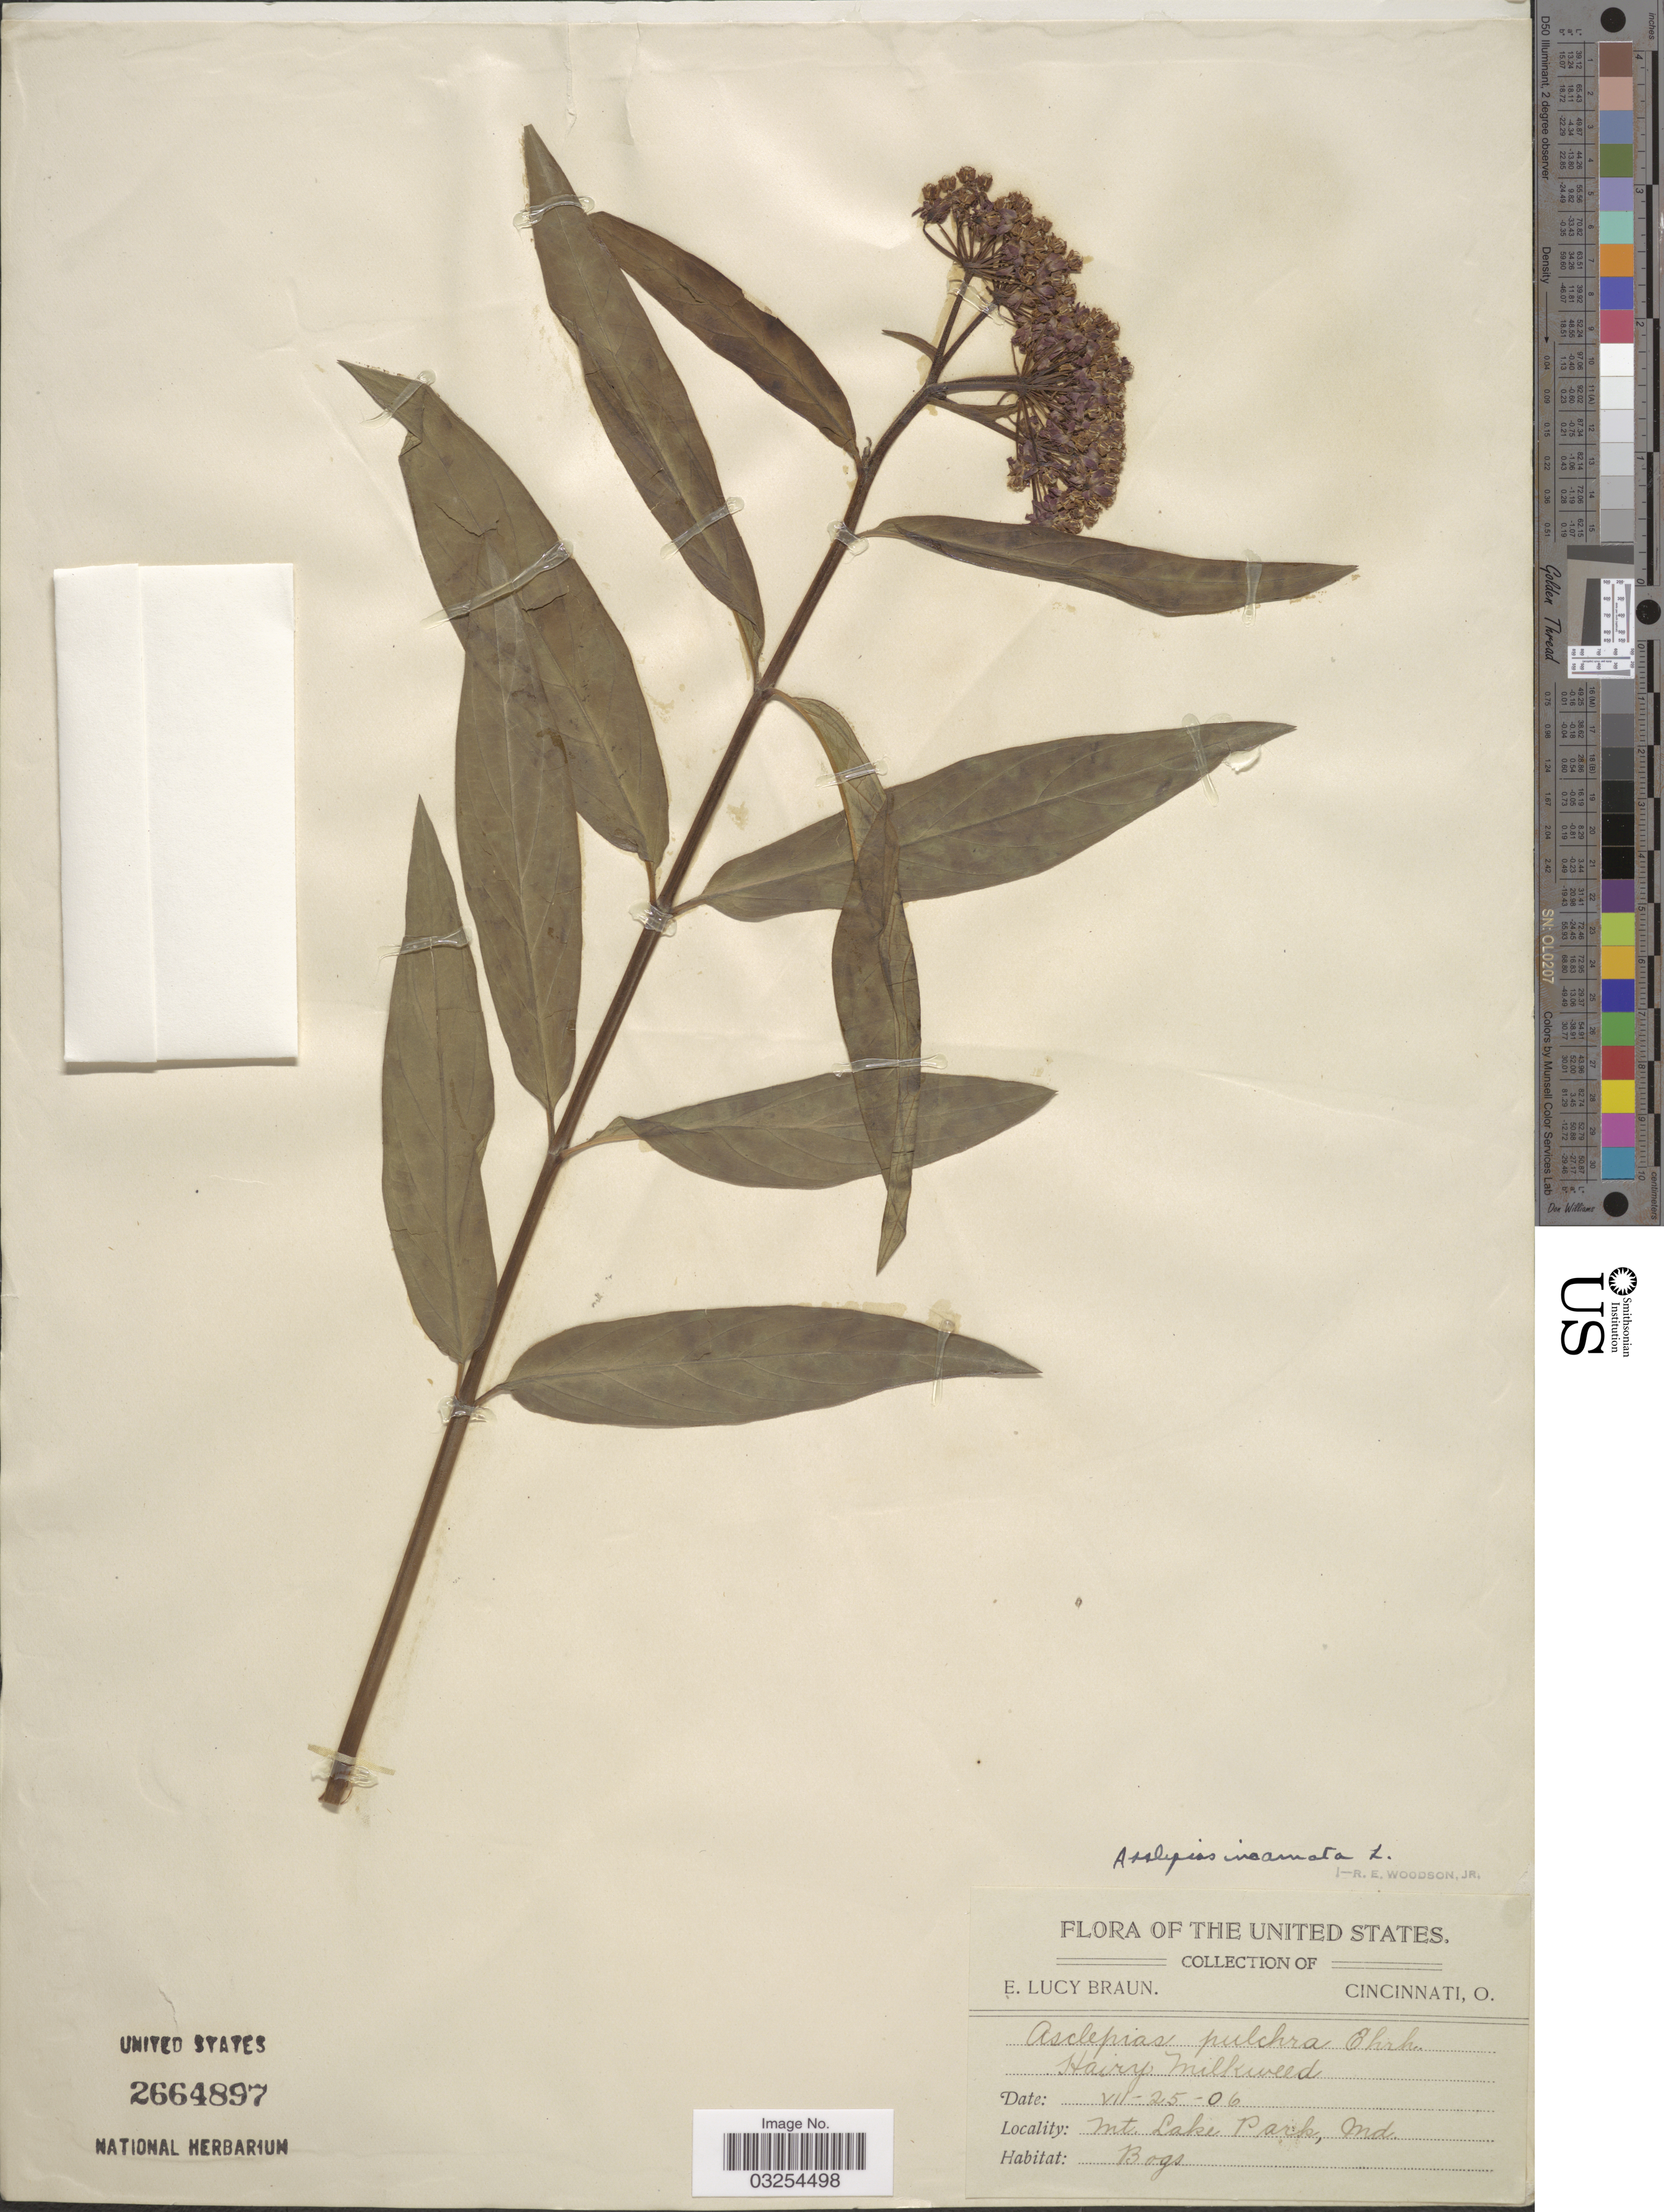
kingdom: Plantae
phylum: Tracheophyta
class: Magnoliopsida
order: Gentianales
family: Apocynaceae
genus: Asclepias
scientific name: Asclepias incarnata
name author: L.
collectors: E. Braun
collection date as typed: Transcribed d/m/y: 25/7/6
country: United States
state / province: Maryland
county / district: Garrett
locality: Mt. Lake Park.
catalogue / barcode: US 2664897